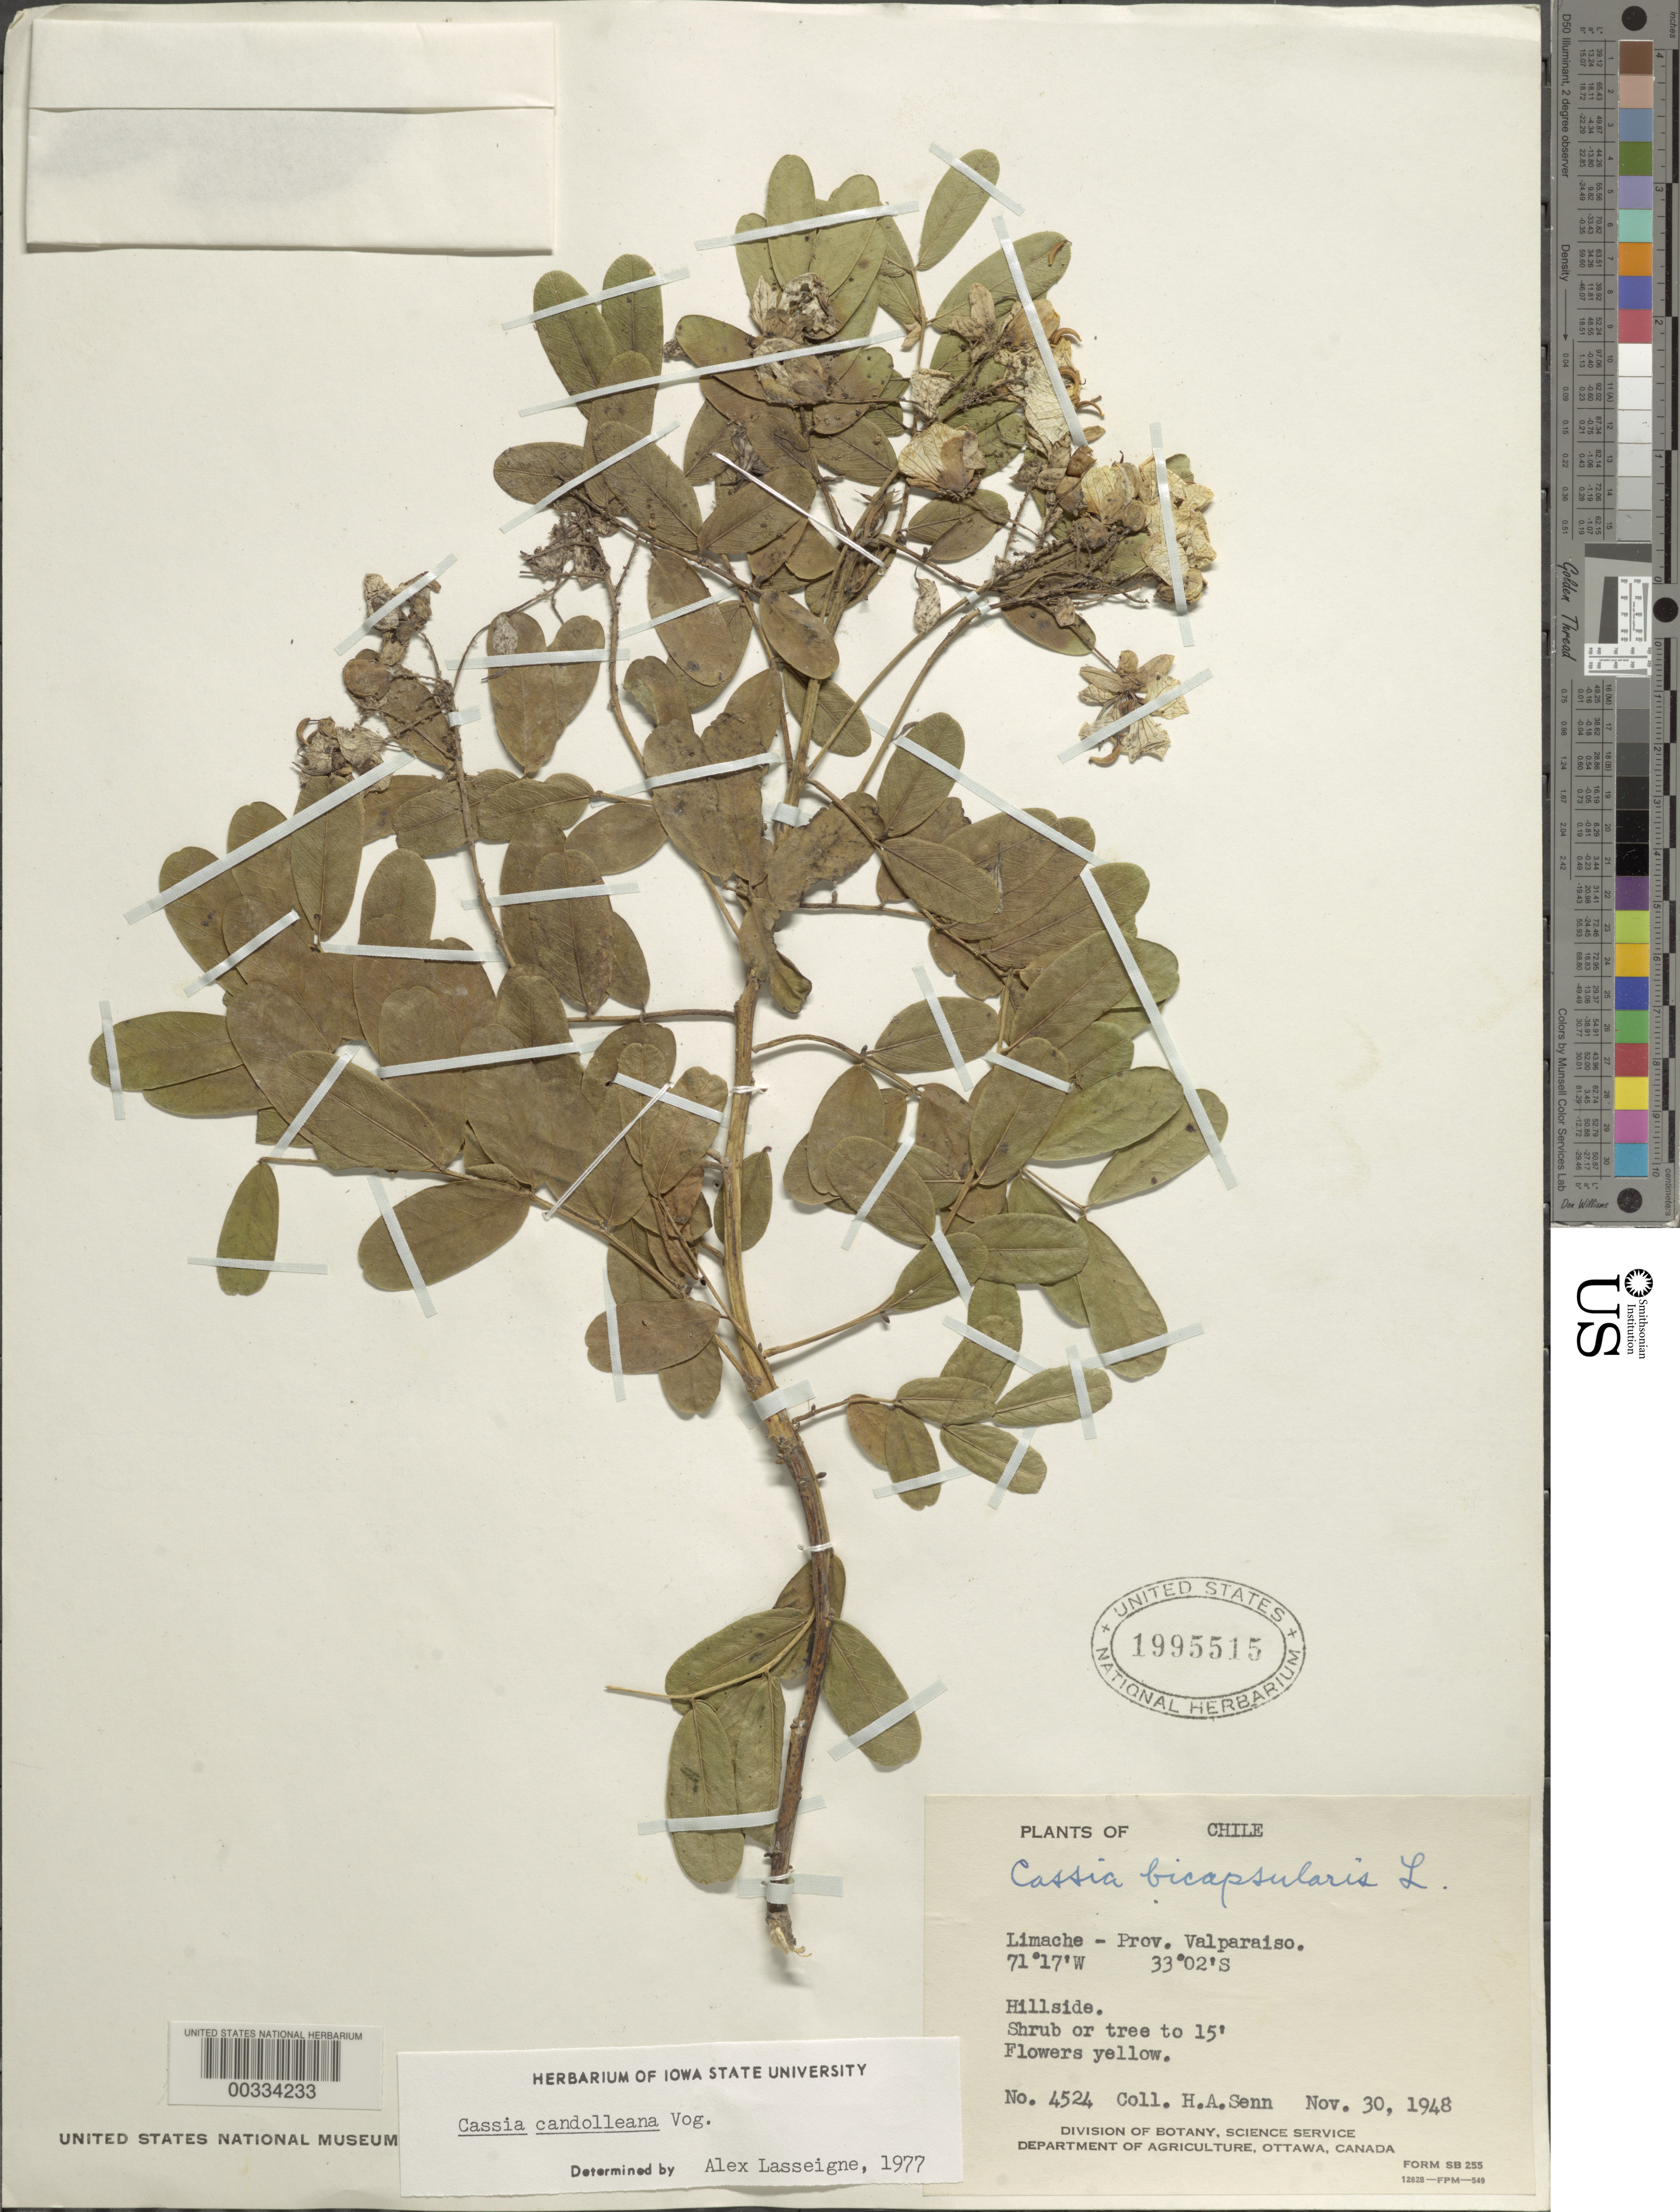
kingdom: Plantae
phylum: Tracheophyta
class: Magnoliopsida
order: Fabales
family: Fabaceae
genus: Senna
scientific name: Senna candolleana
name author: (Vogel) H.S. Irwin & Barneby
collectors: H. A. Senn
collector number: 4524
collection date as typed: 30 Nov 1948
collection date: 1948-11-30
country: Chile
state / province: Valparaíso (V)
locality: Limache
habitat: Hillside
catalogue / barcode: US 1995515